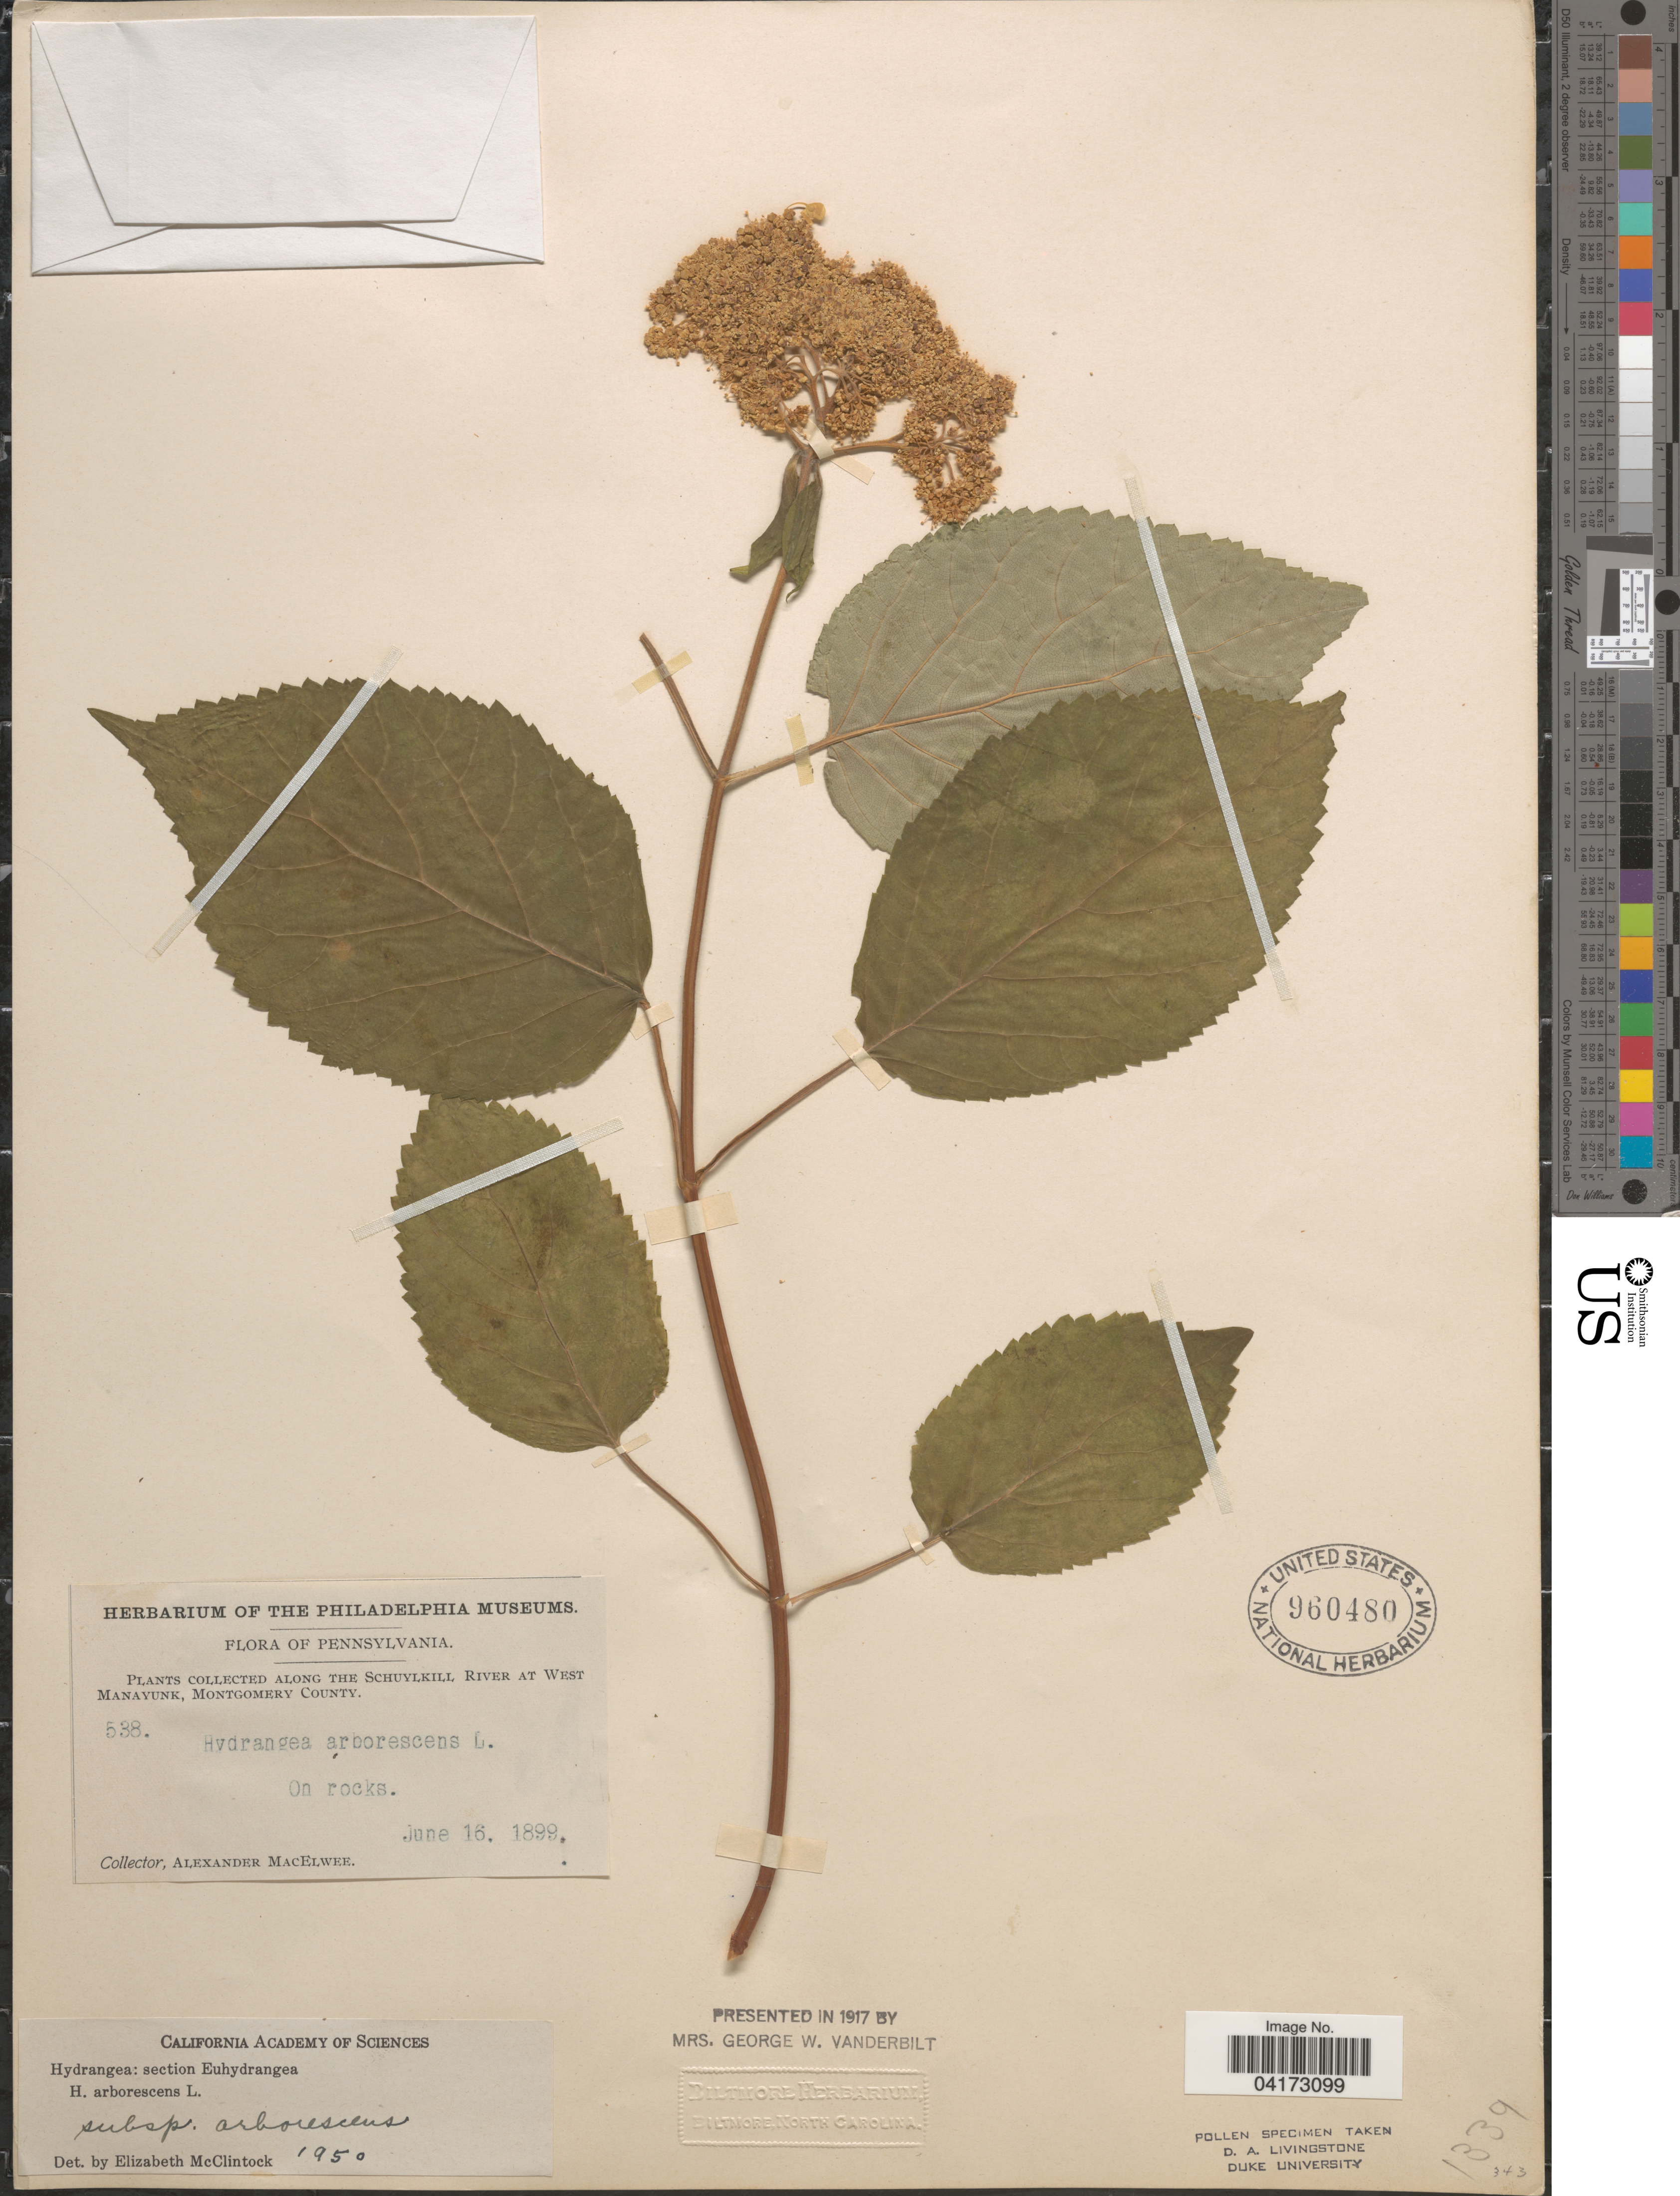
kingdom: Plantae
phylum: Tracheophyta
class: Magnoliopsida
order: Cornales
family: Hydrangeaceae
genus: Hydrangea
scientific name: Hydrangea arborescens subsp. arborescens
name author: L.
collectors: A. MacElwee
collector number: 538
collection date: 1899-06-16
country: United States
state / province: Pennsylvania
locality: Along the Schuylkill River at West Manayunk, Montgomery County.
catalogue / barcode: US 960480